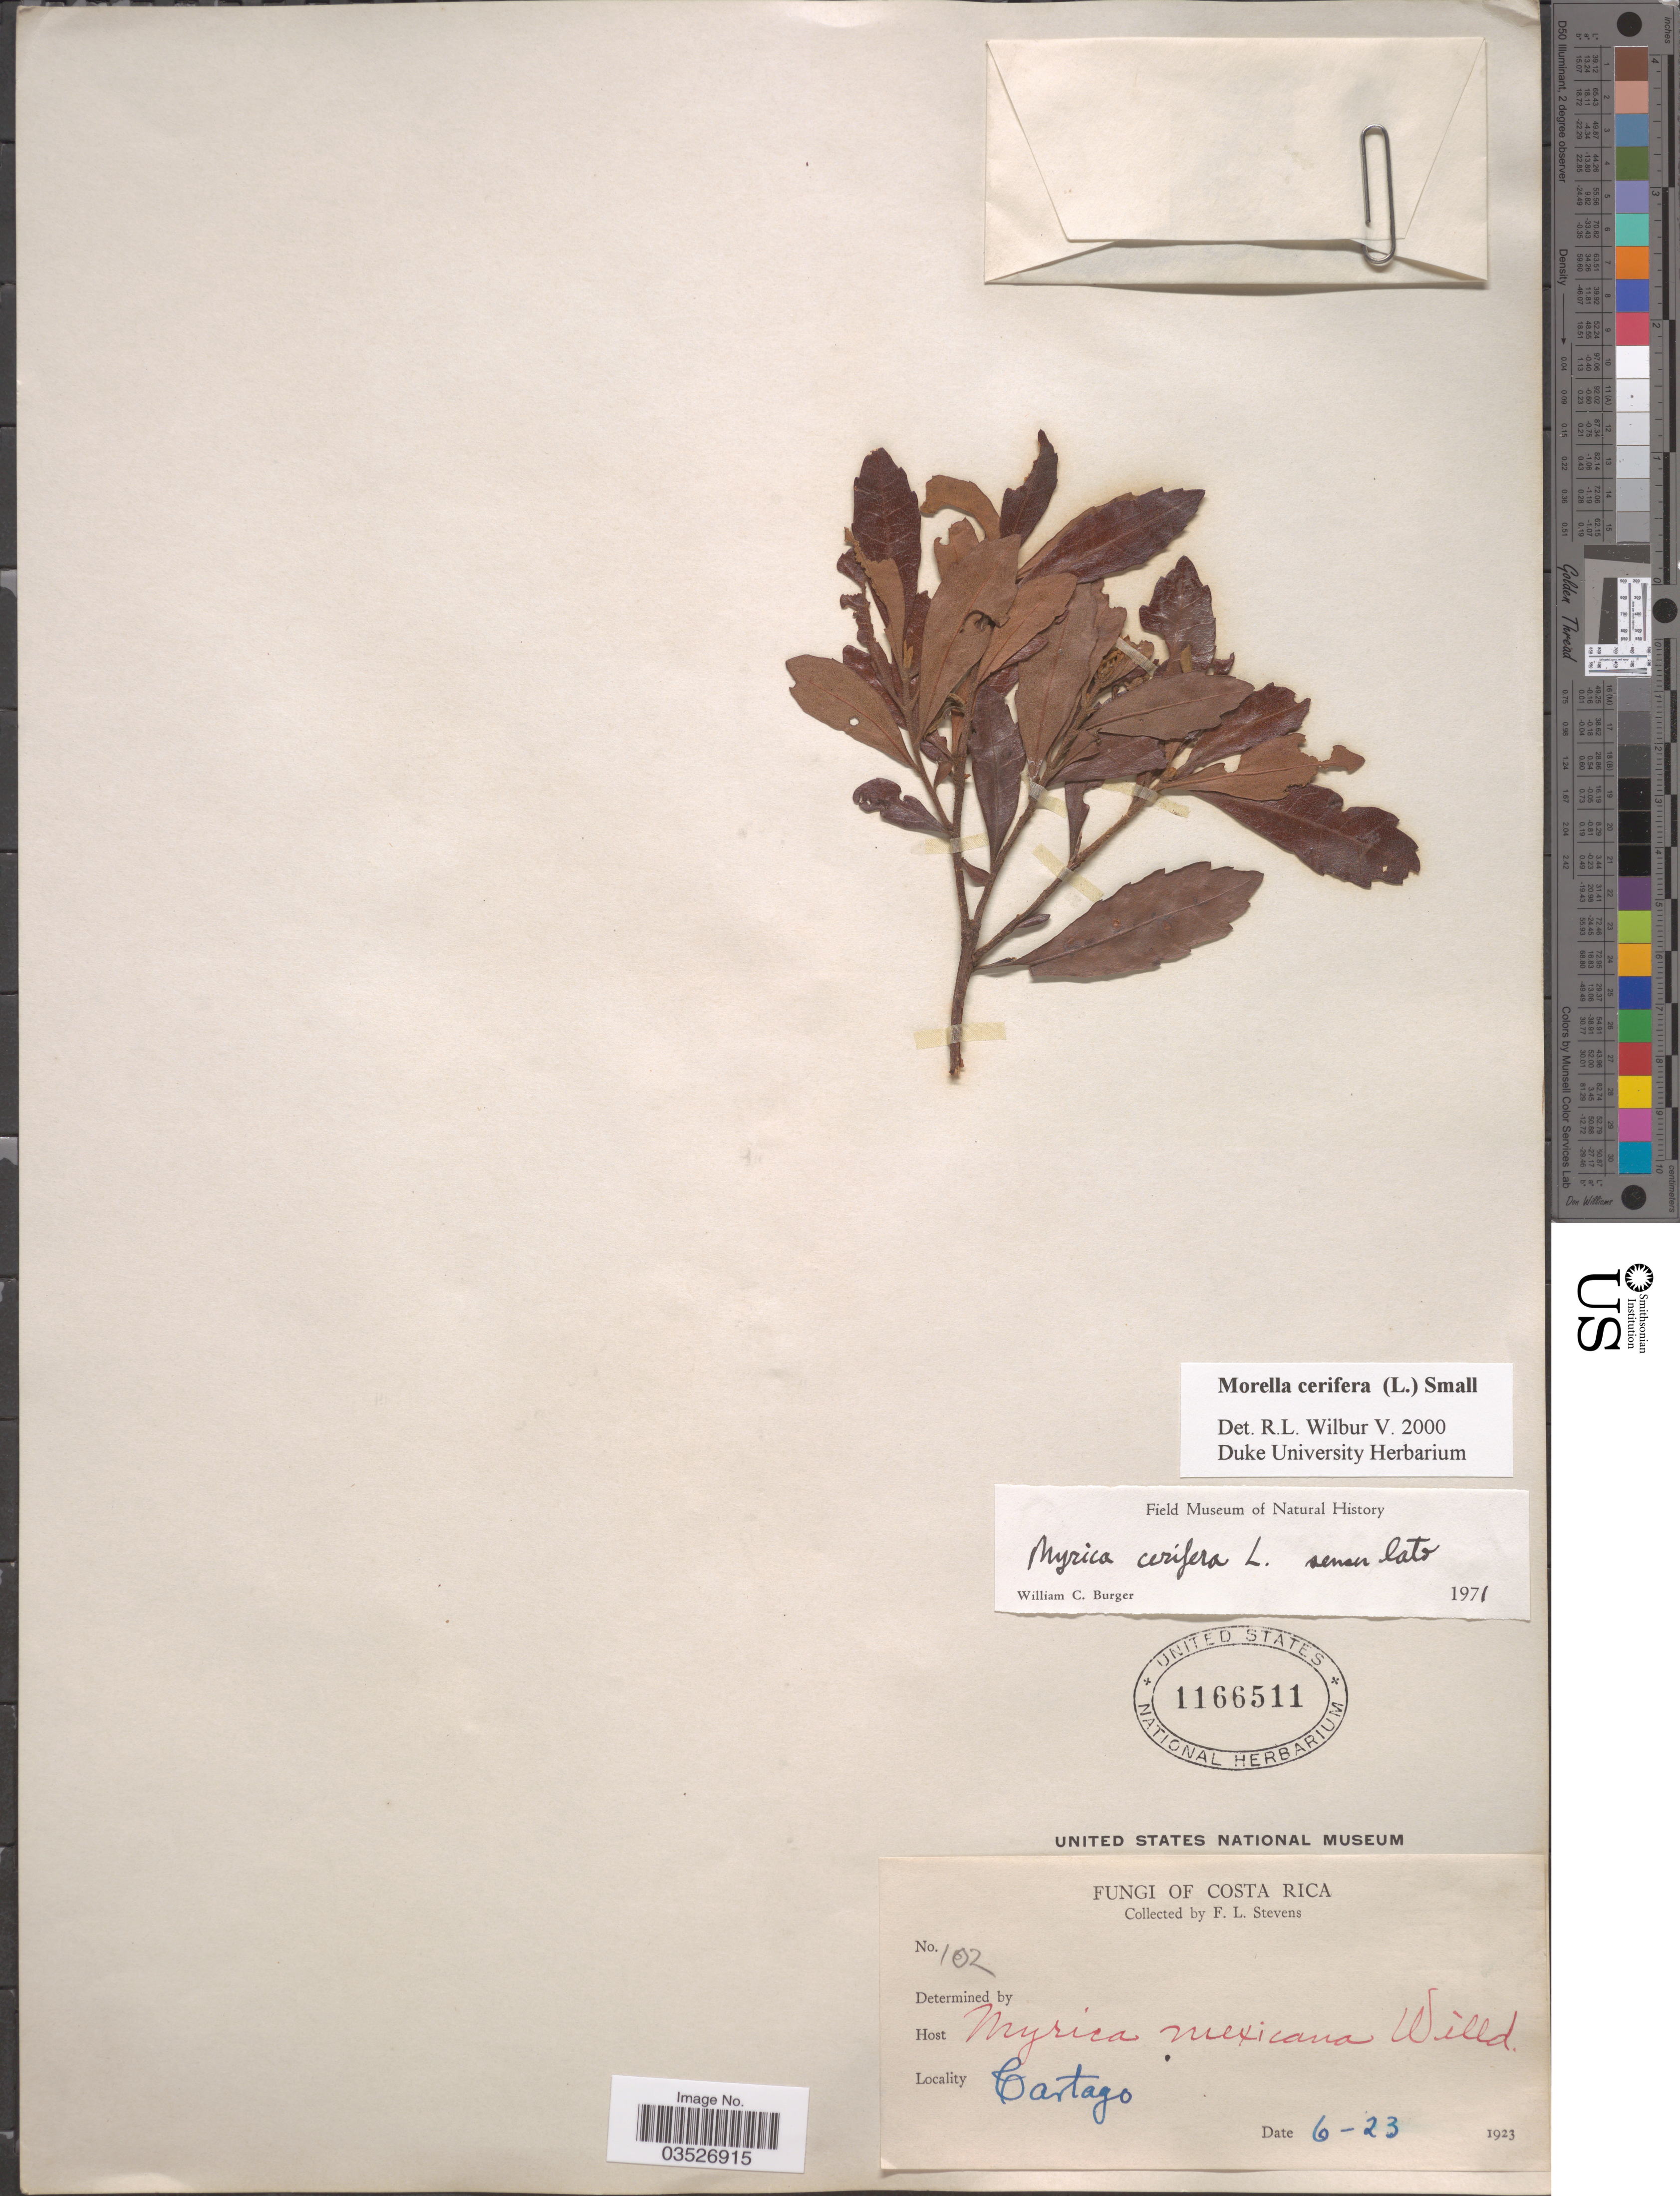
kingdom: Plantae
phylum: Tracheophyta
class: Magnoliopsida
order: Fagales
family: Myricaceae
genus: Morella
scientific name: Morella cerifera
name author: (L.) Small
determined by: Wilbur, R. L.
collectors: F. L. Stevens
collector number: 102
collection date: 1923-06-23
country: Costa Rica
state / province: Cartago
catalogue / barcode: US 1166511